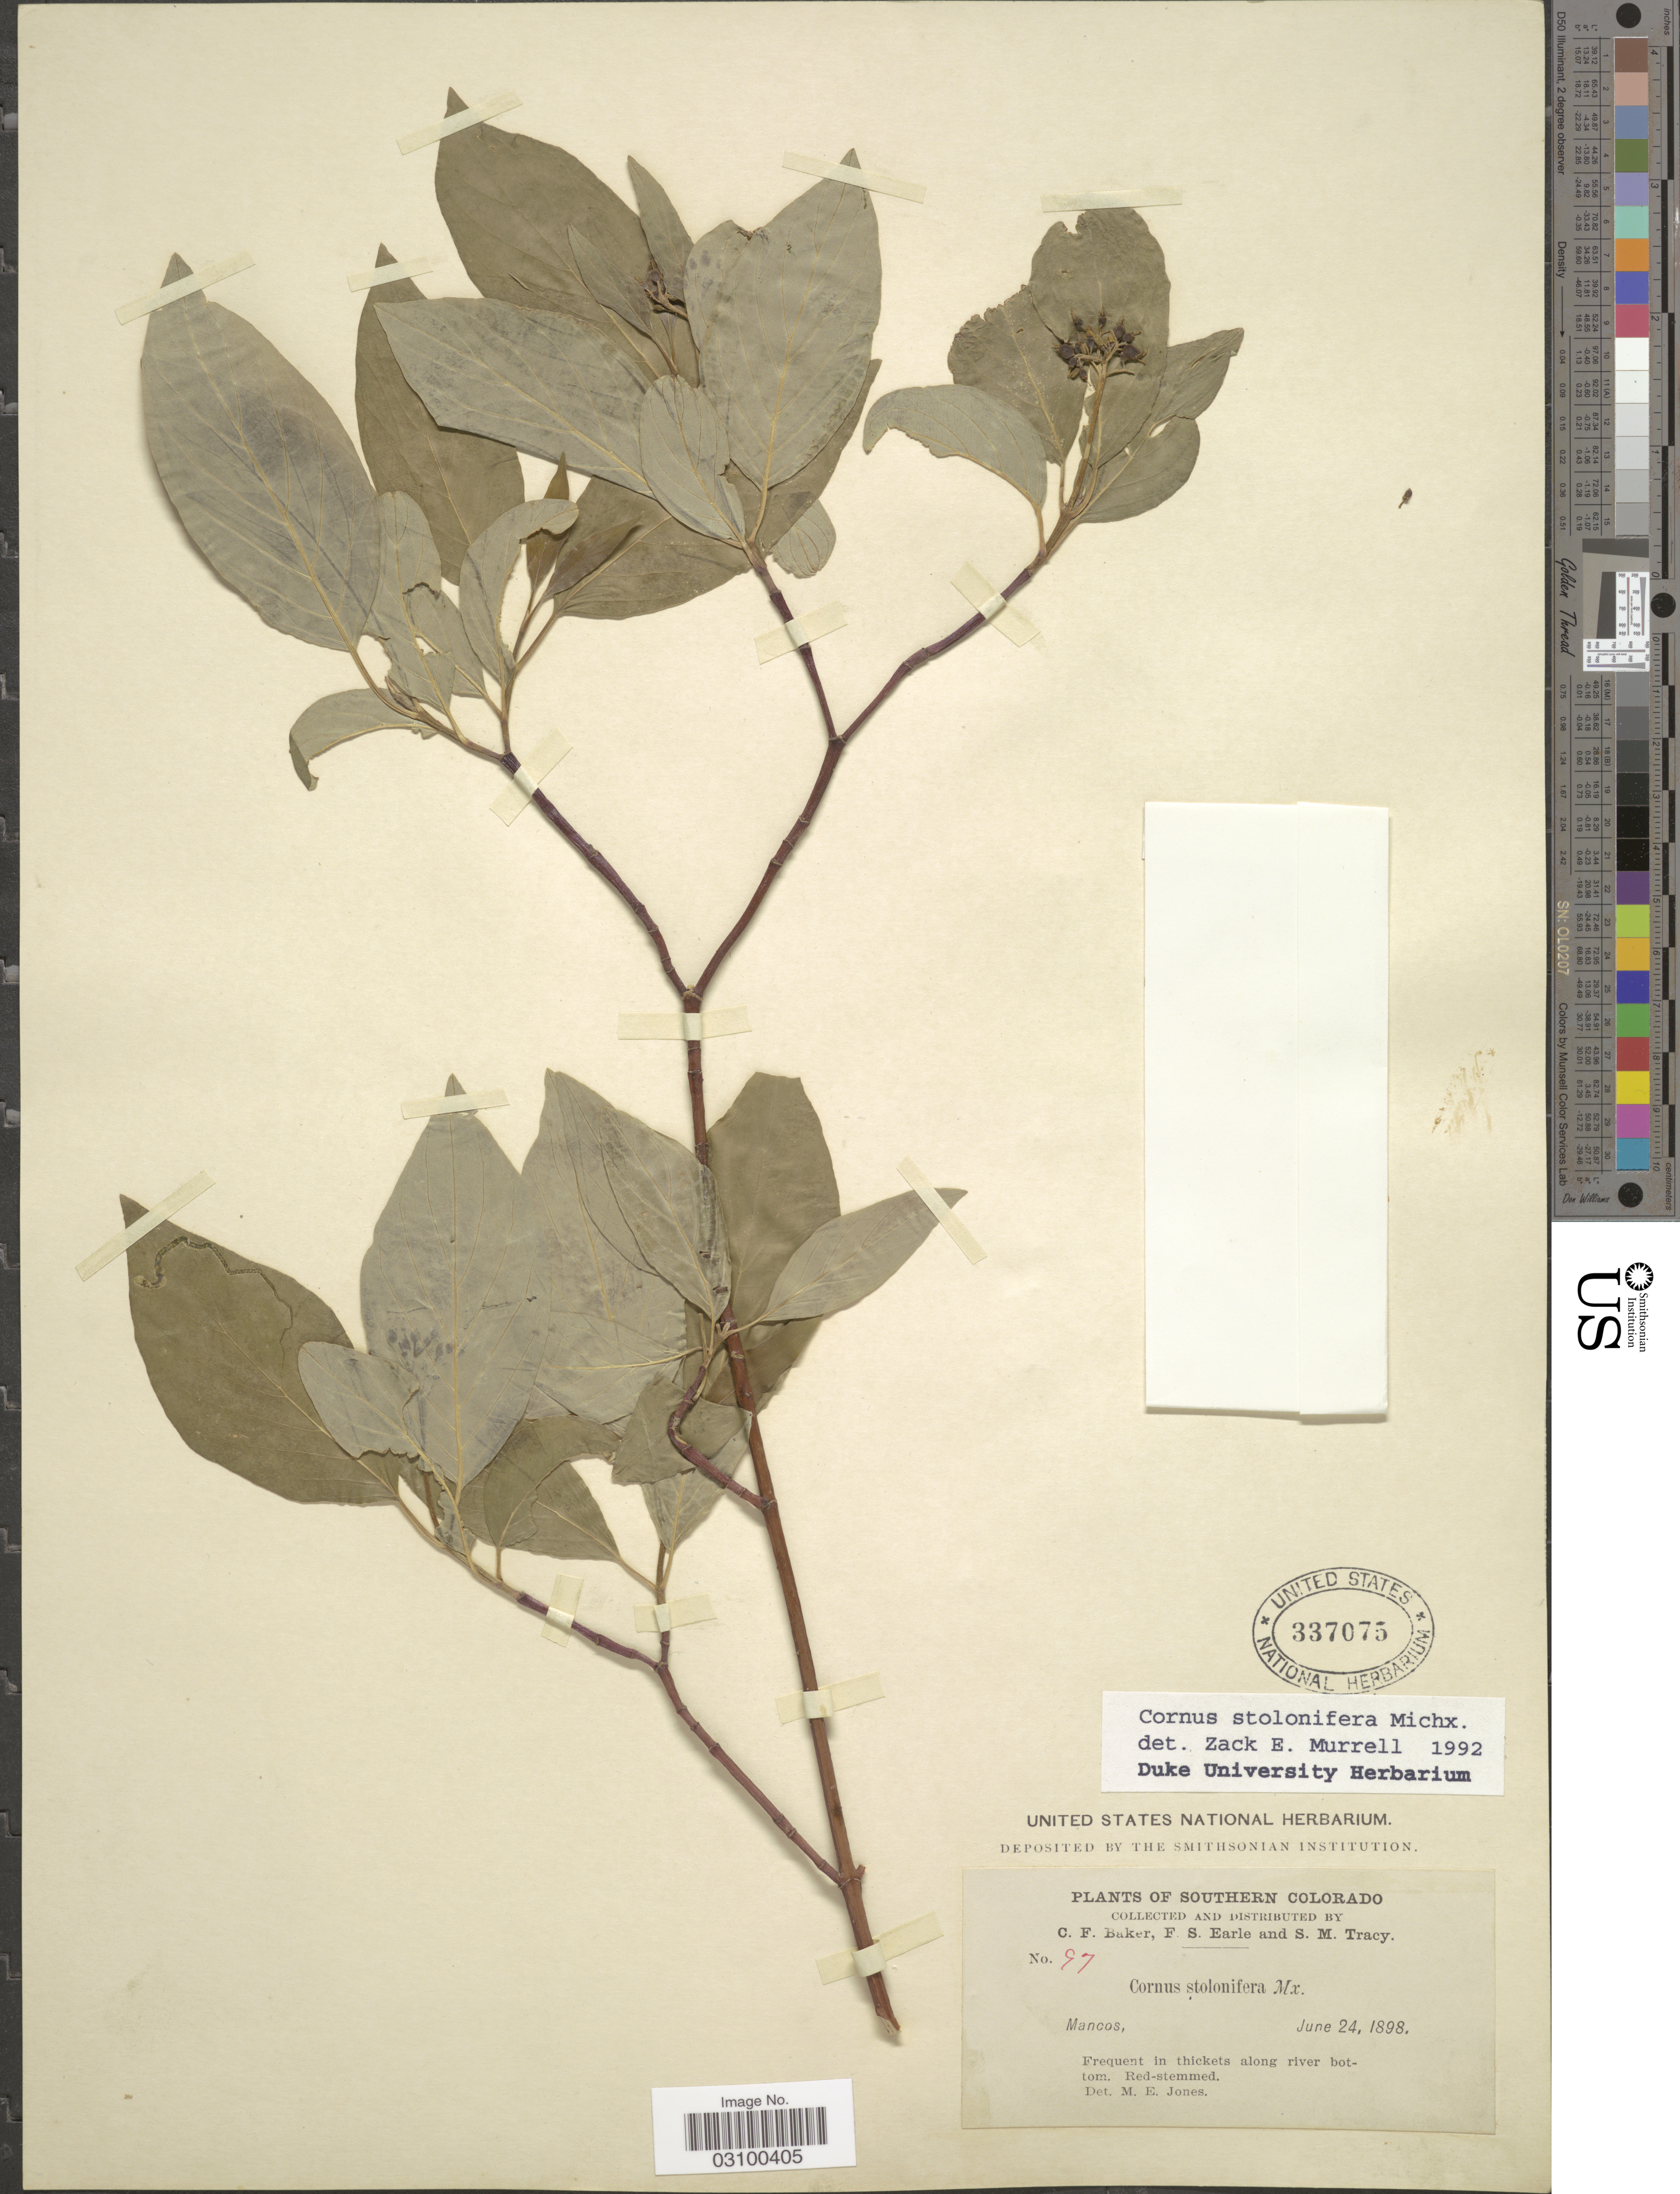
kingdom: Plantae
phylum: Tracheophyta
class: Magnoliopsida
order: Cornales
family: Cornaceae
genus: Cornus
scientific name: Cornus sericea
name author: L.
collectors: C. F. Baker, F. S. Earle & S. M. Tracy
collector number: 97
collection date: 1898-06-24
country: United States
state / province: Colorado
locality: Southern Colorado. Mancos.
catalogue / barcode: US 337075